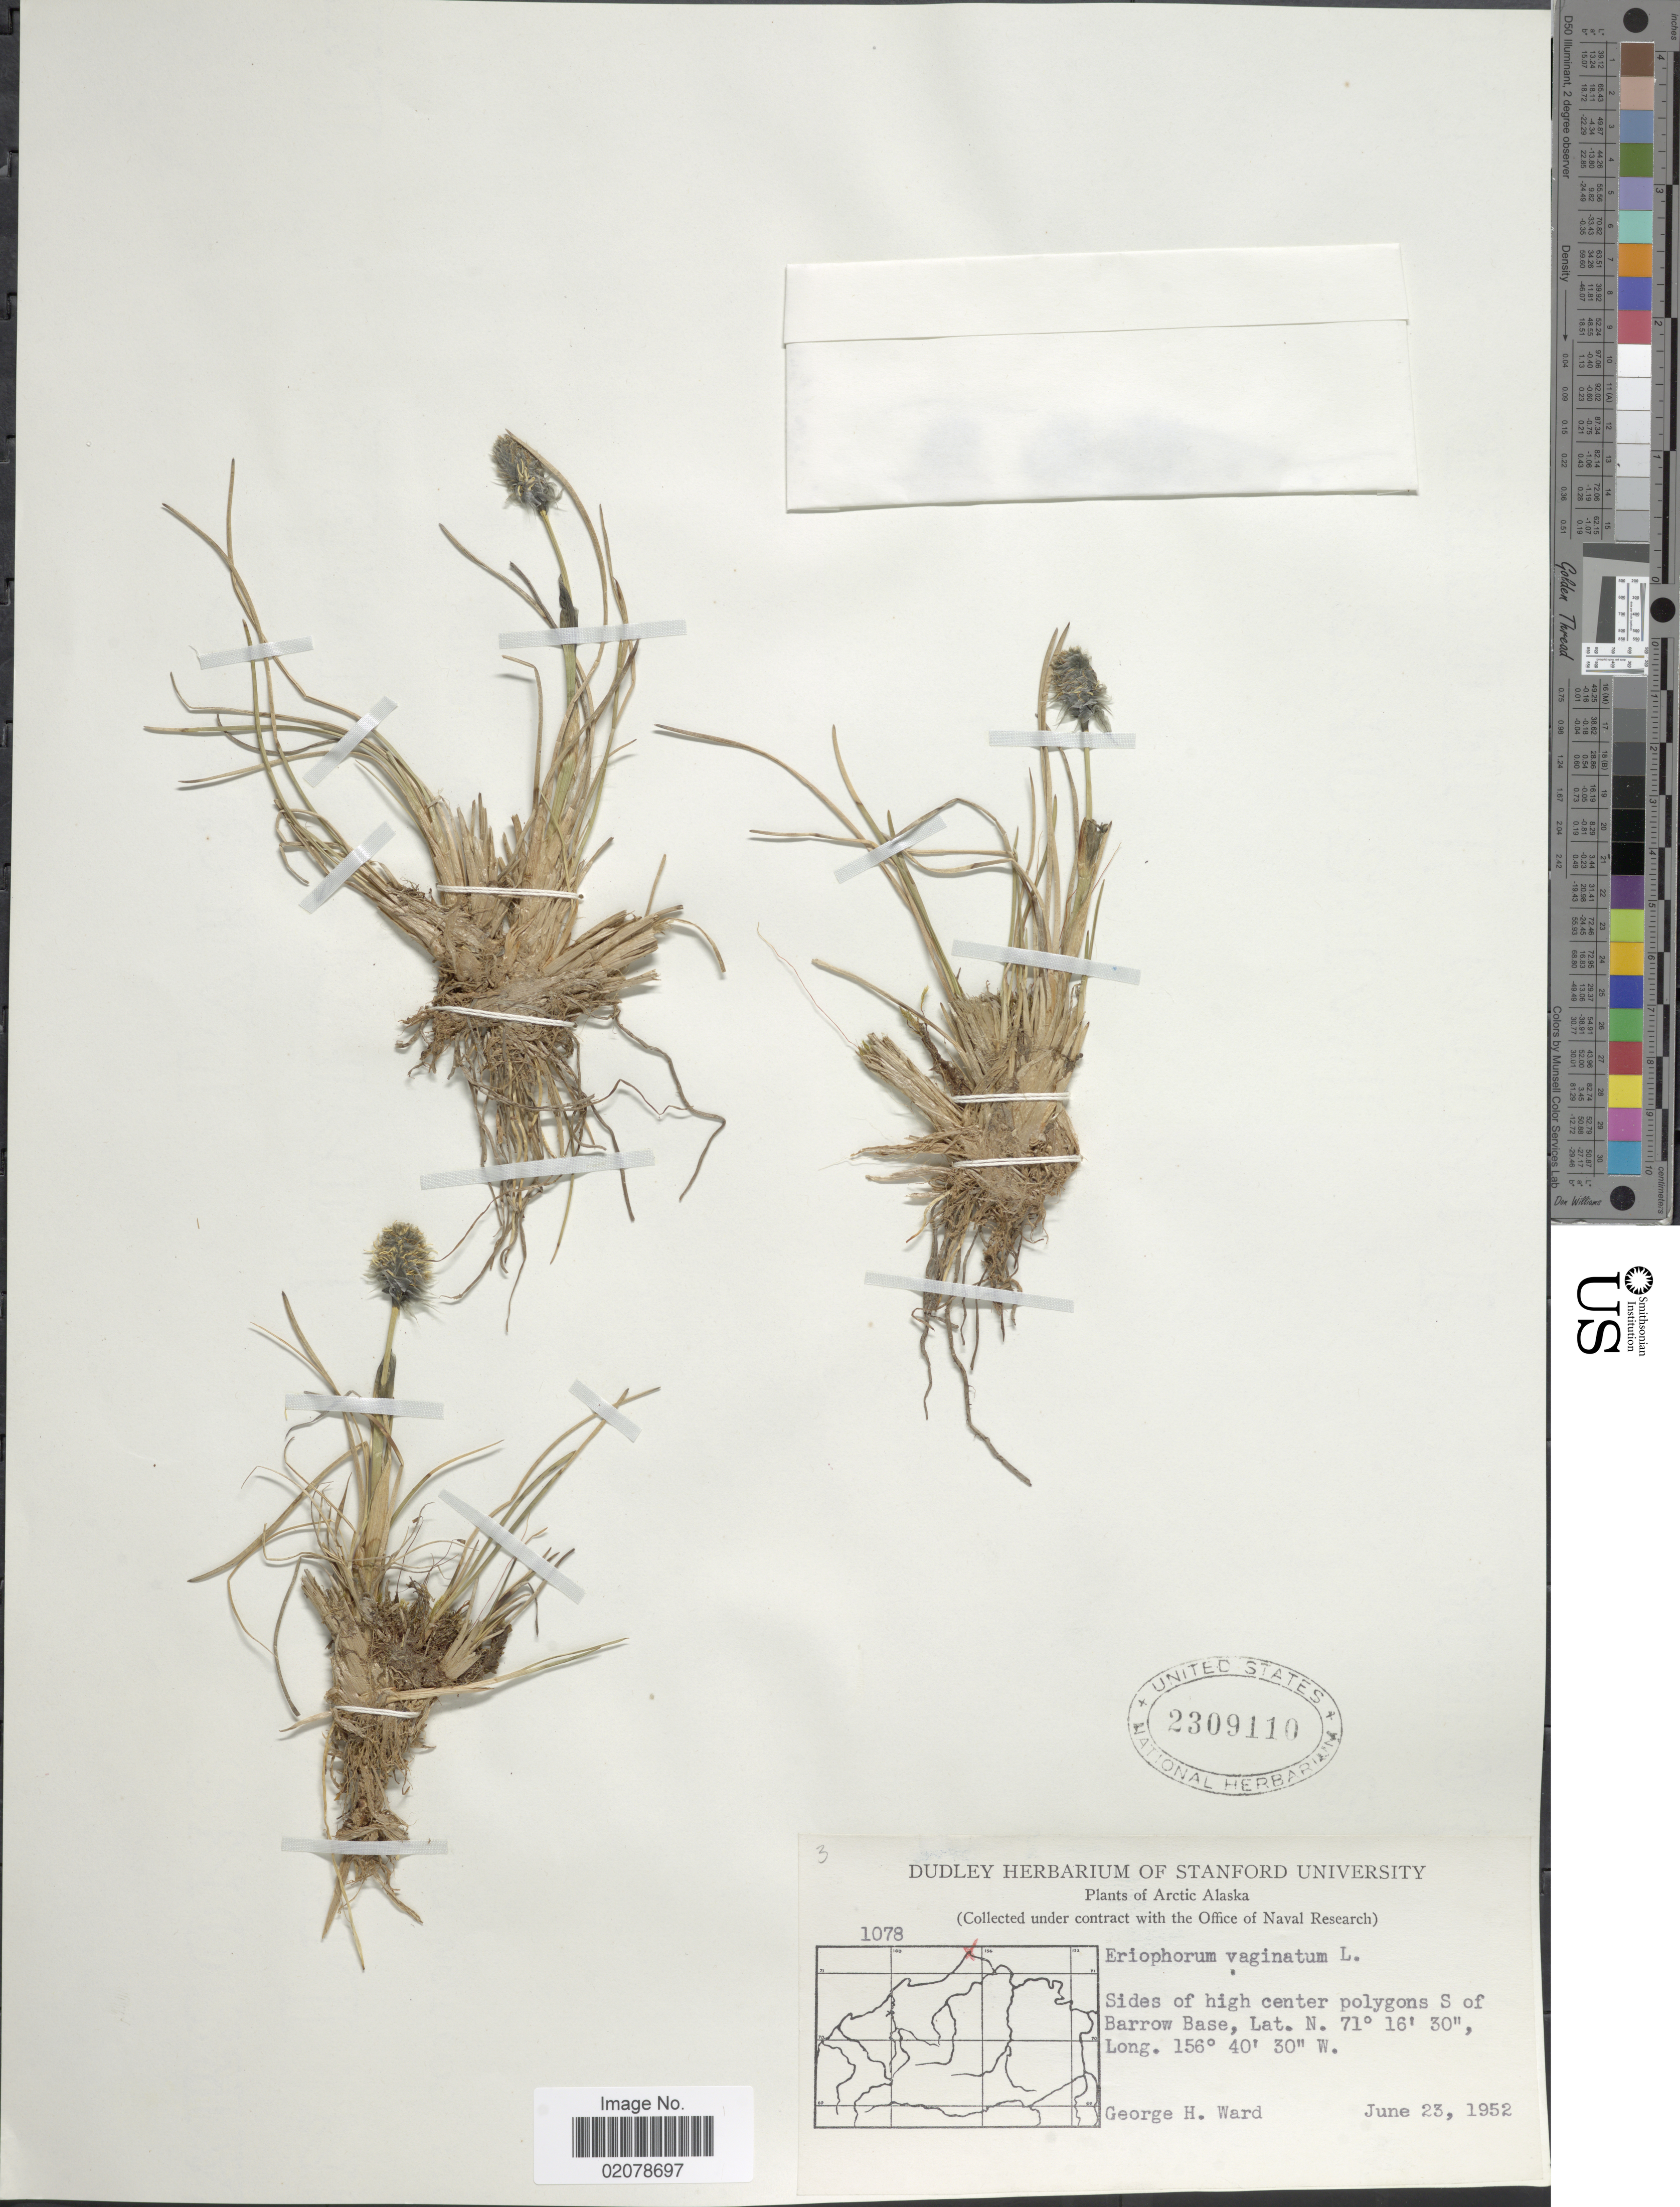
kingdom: Plantae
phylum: Tracheophyta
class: Liliopsida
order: Poales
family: Cyperaceae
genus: Eriophorum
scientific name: Eriophorum vaginatum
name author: L.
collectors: G. H. Ward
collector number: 1078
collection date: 1952-06-23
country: United States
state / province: Alaska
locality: Arctic Alaska. Sides of high center polygons S of Barrow Base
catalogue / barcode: US 2309110